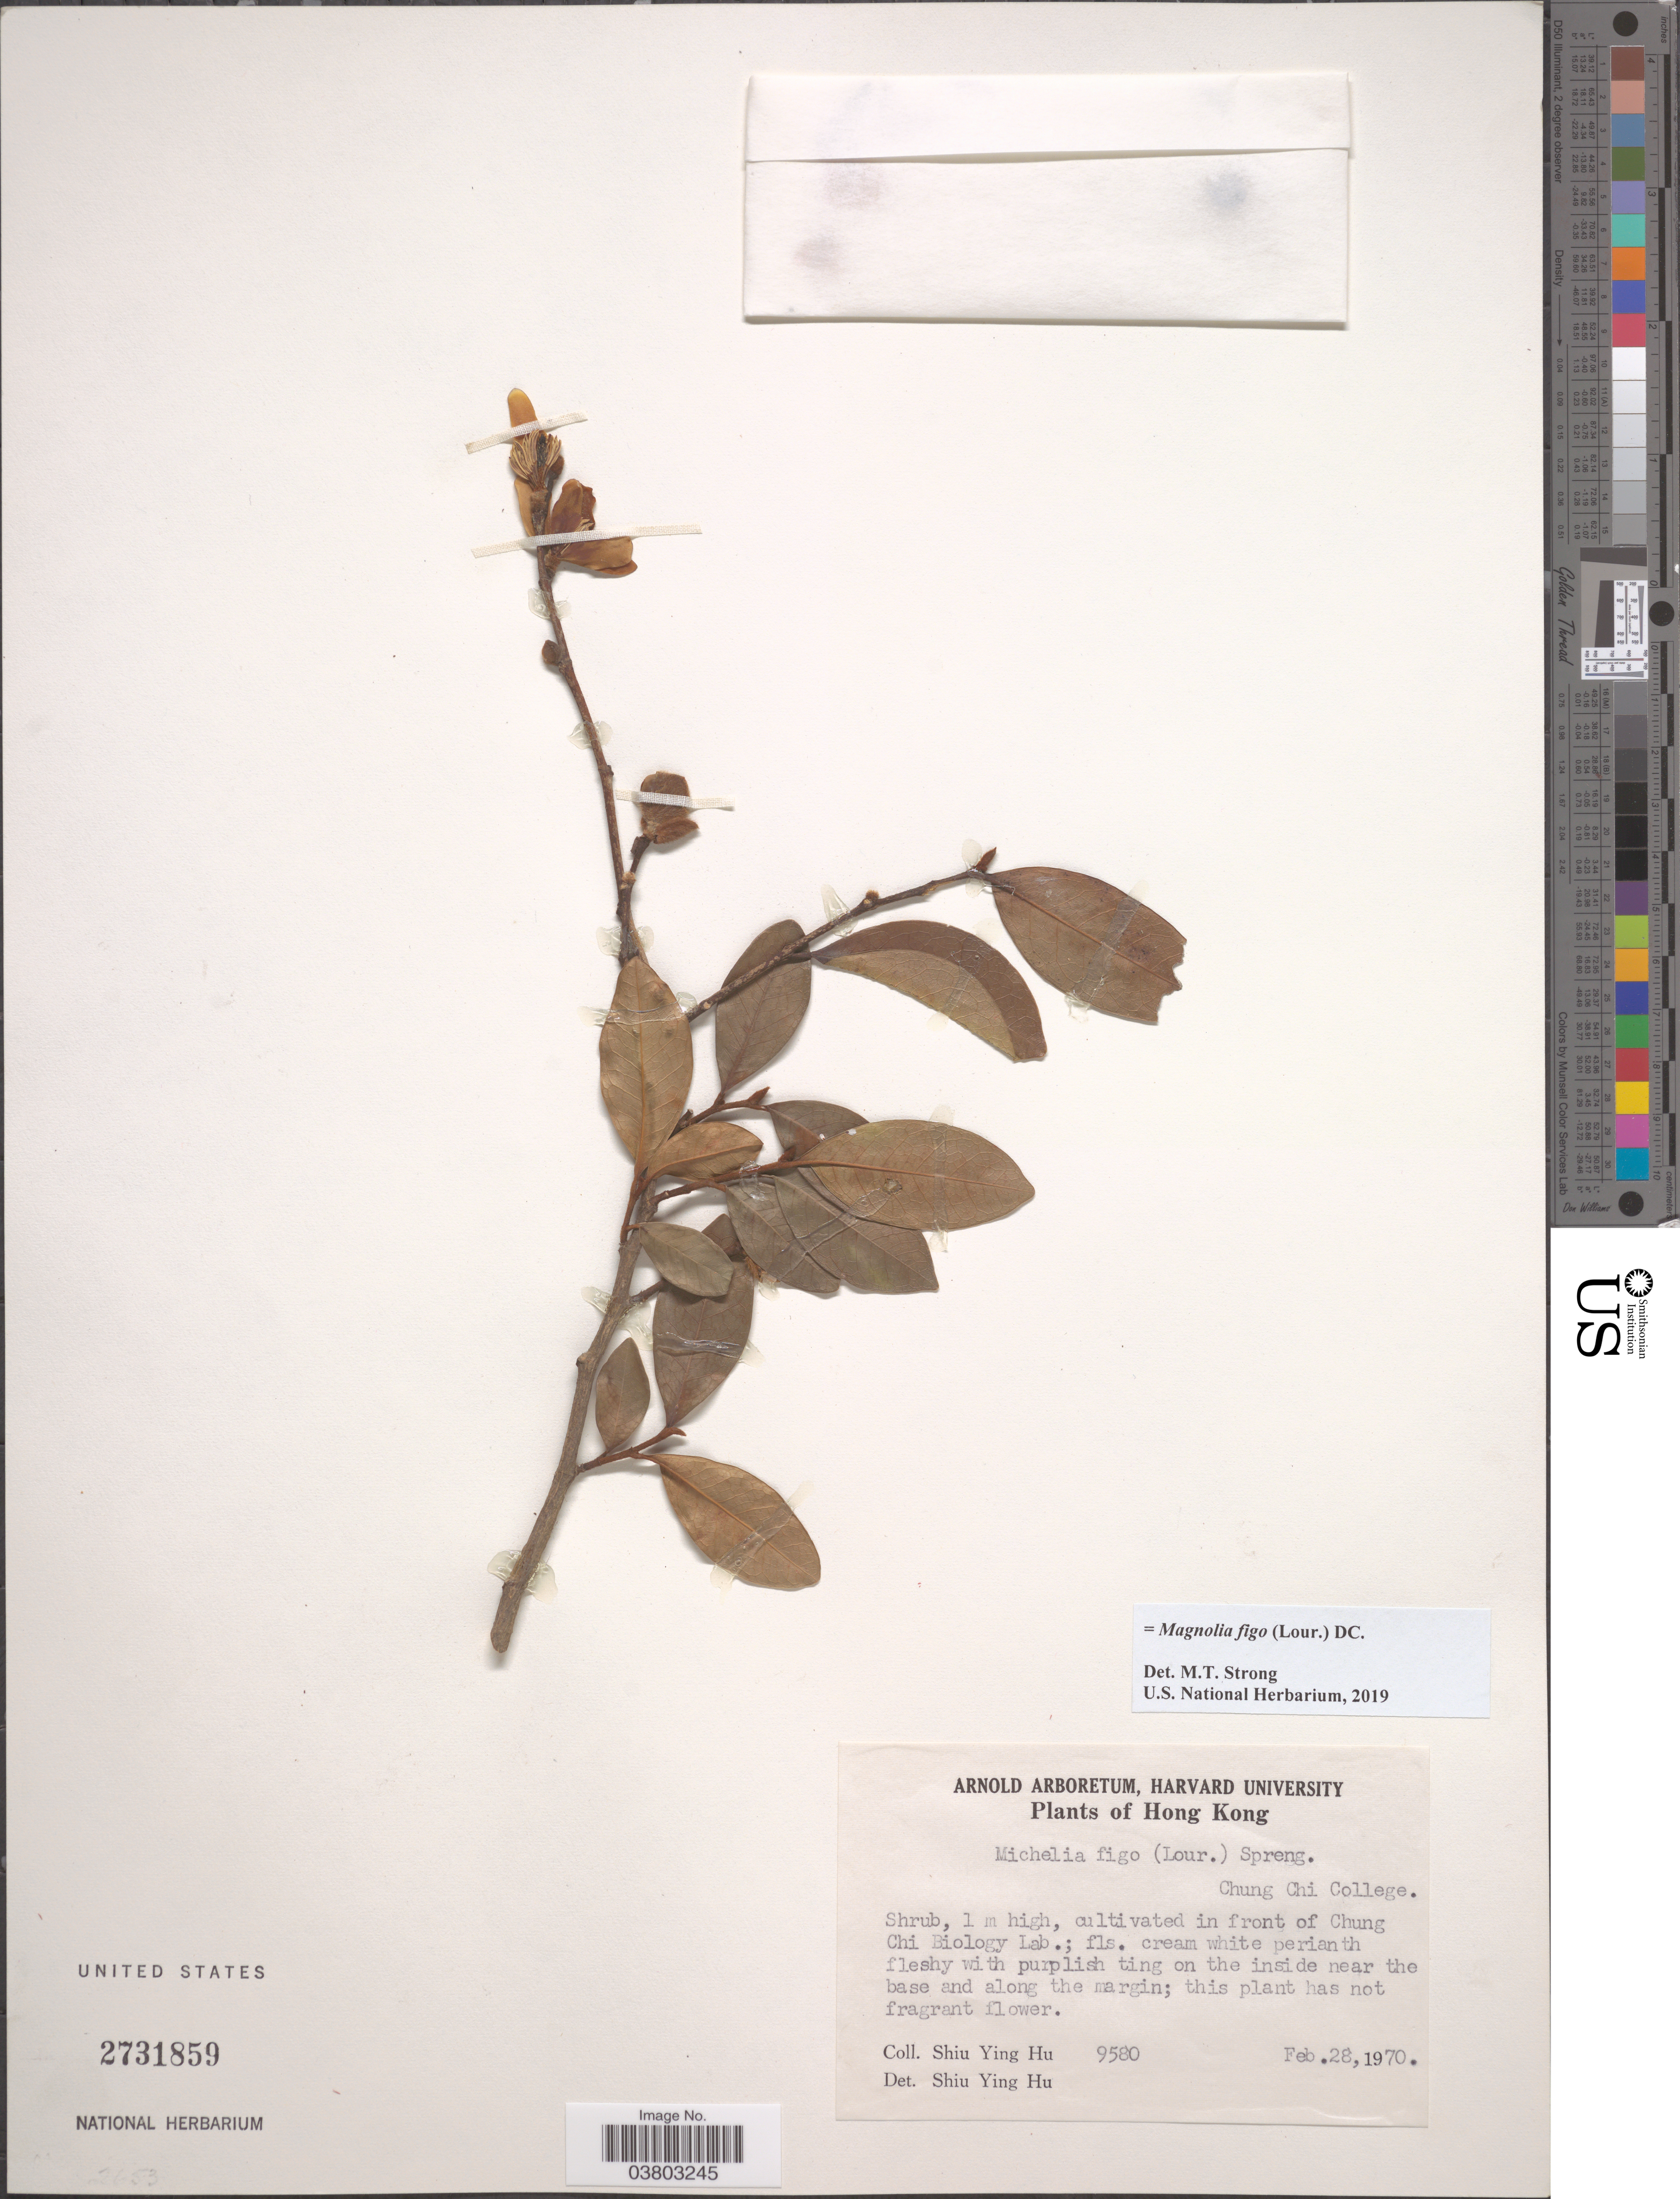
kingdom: Plantae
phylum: Tracheophyta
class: Magnoliopsida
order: Magnoliales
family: Magnoliaceae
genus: Magnolia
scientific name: Magnolia figo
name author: (Lour.) DC.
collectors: S. Y. Hu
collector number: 9580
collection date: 1970-02-28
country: China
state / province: Hong Kong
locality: Chung Chi College. In front of Chung Chi Biology Lab.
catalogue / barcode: US 2731859